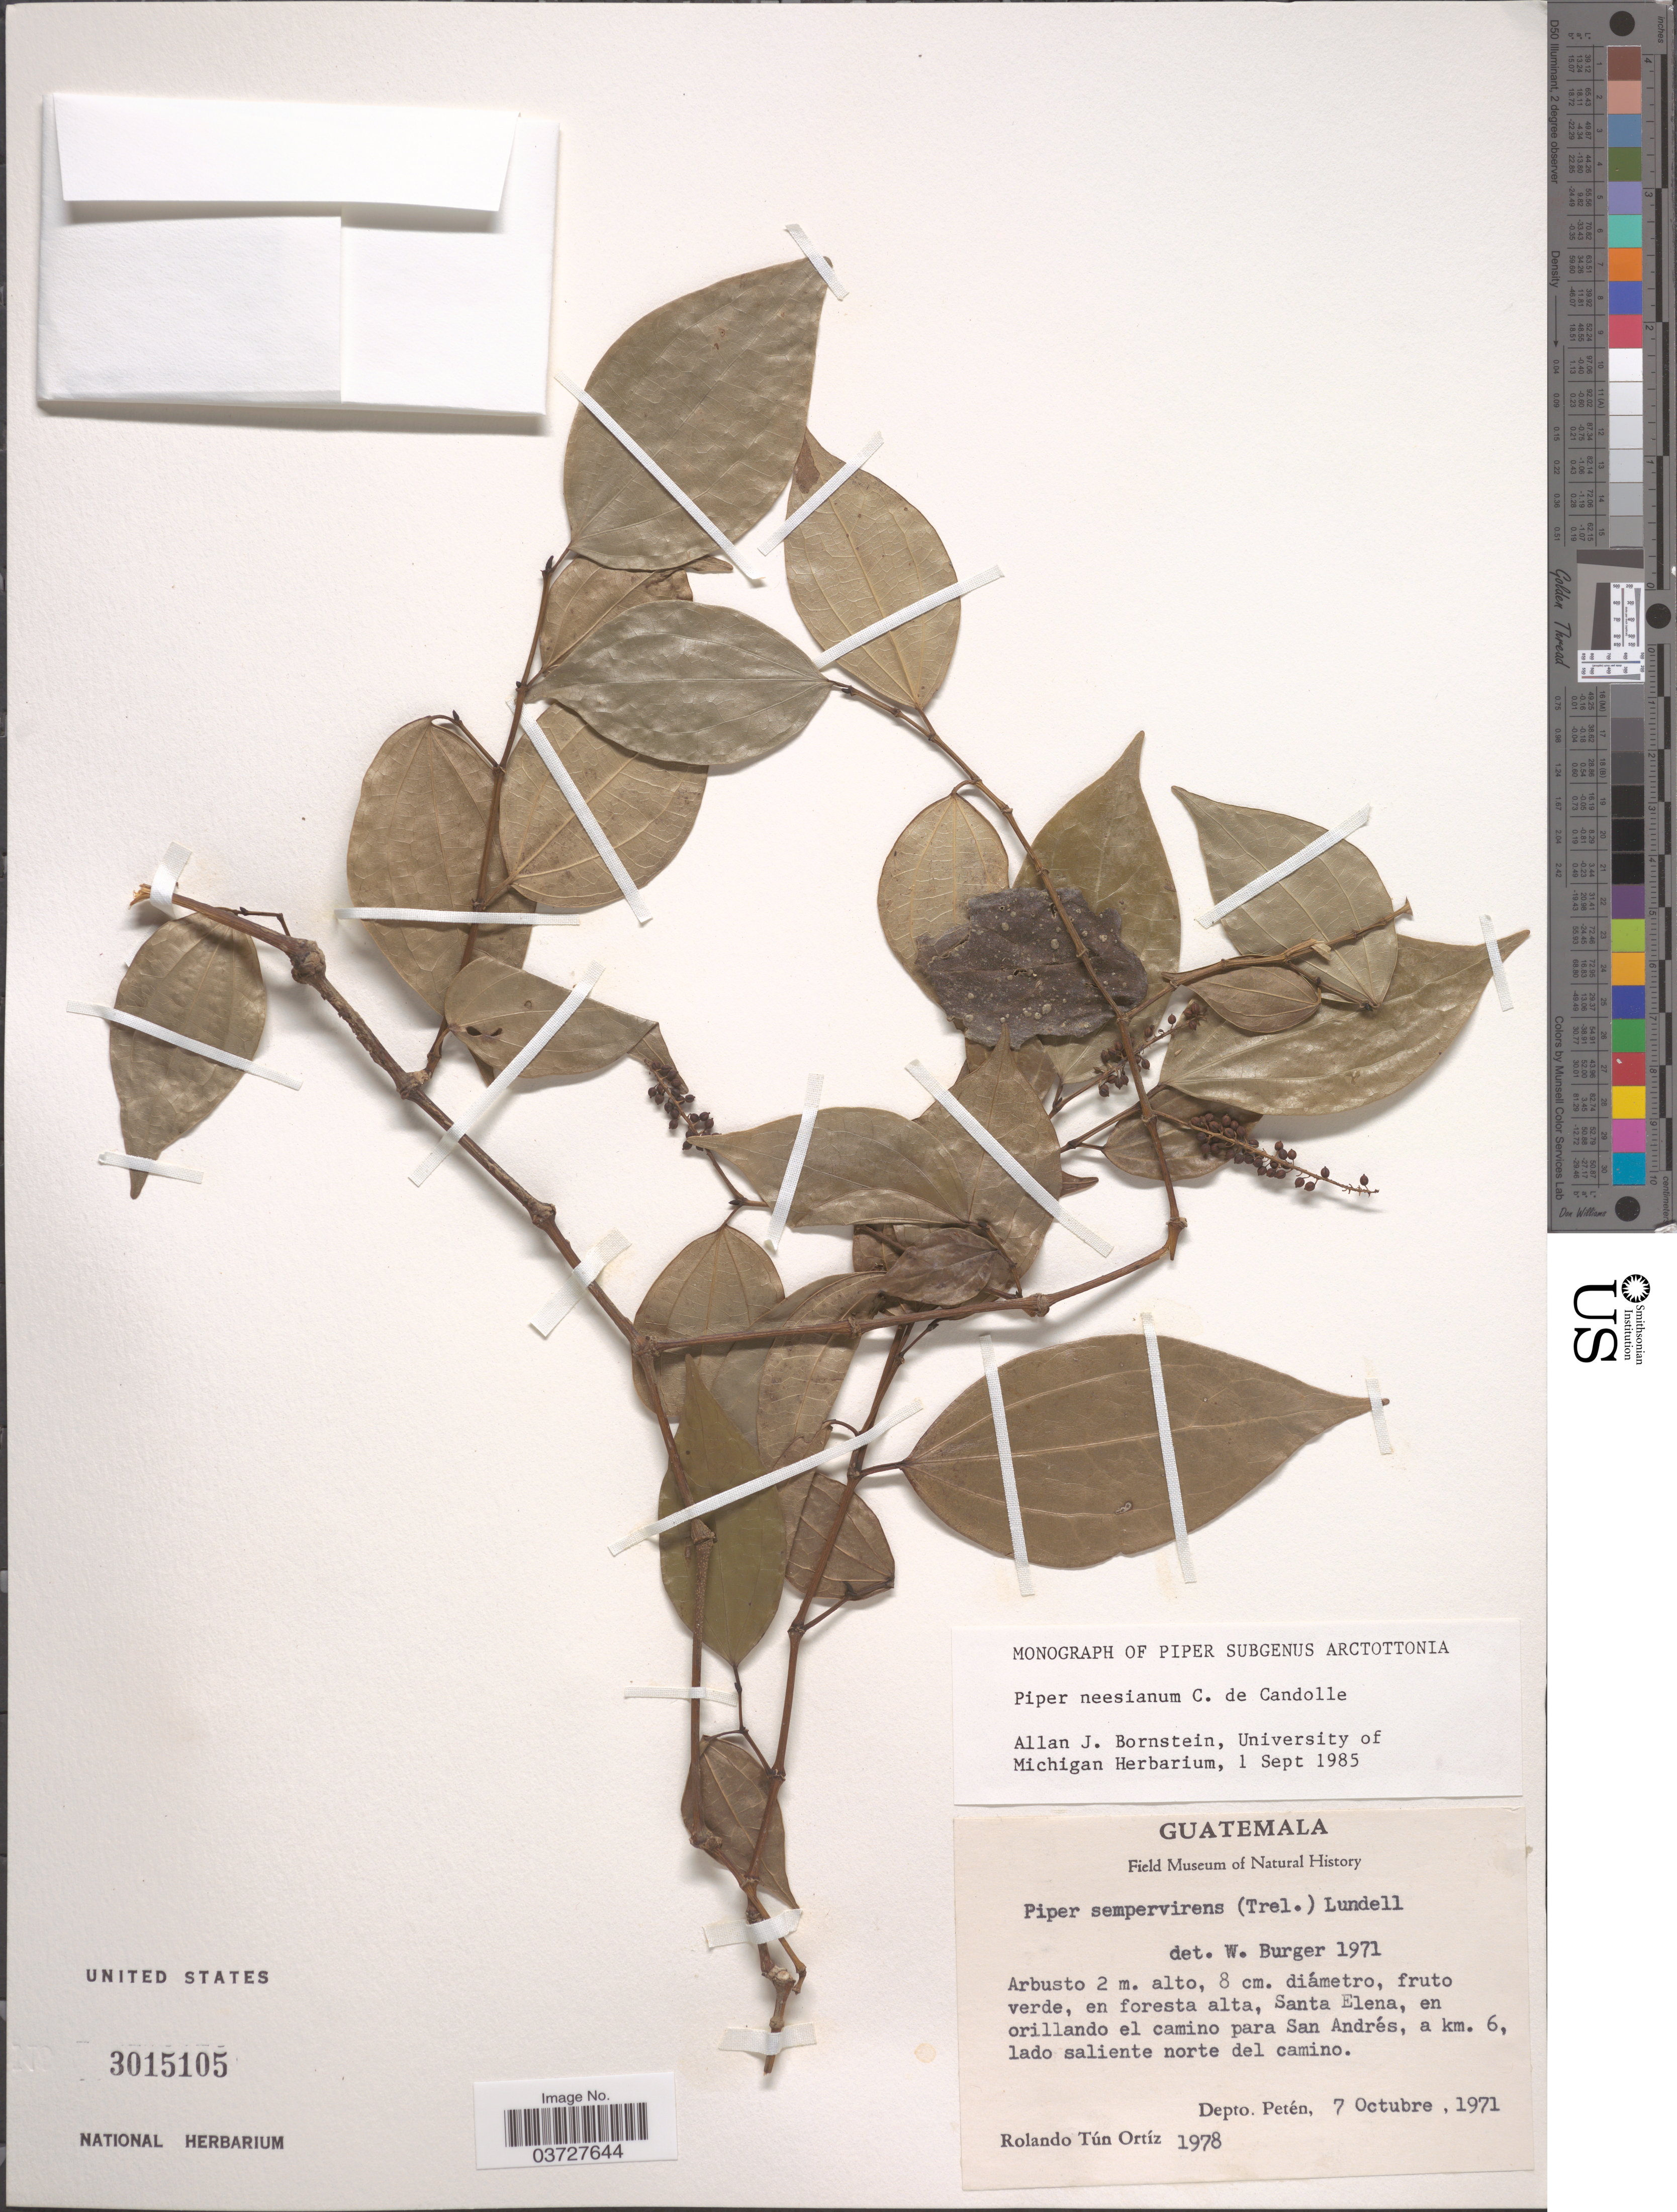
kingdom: Plantae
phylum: Tracheophyta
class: Magnoliopsida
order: Piperales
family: Piperaceae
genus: Piper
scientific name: Piper neesianum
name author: C. DC.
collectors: R. T. Ortíz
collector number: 1978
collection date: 1971-10-07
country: Guatemala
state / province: El Peten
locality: Santa Elena, en orillando el camino para San Andrés, a km. 6, lado saliente norte del camino. Depto. Petén.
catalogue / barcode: US 3015105